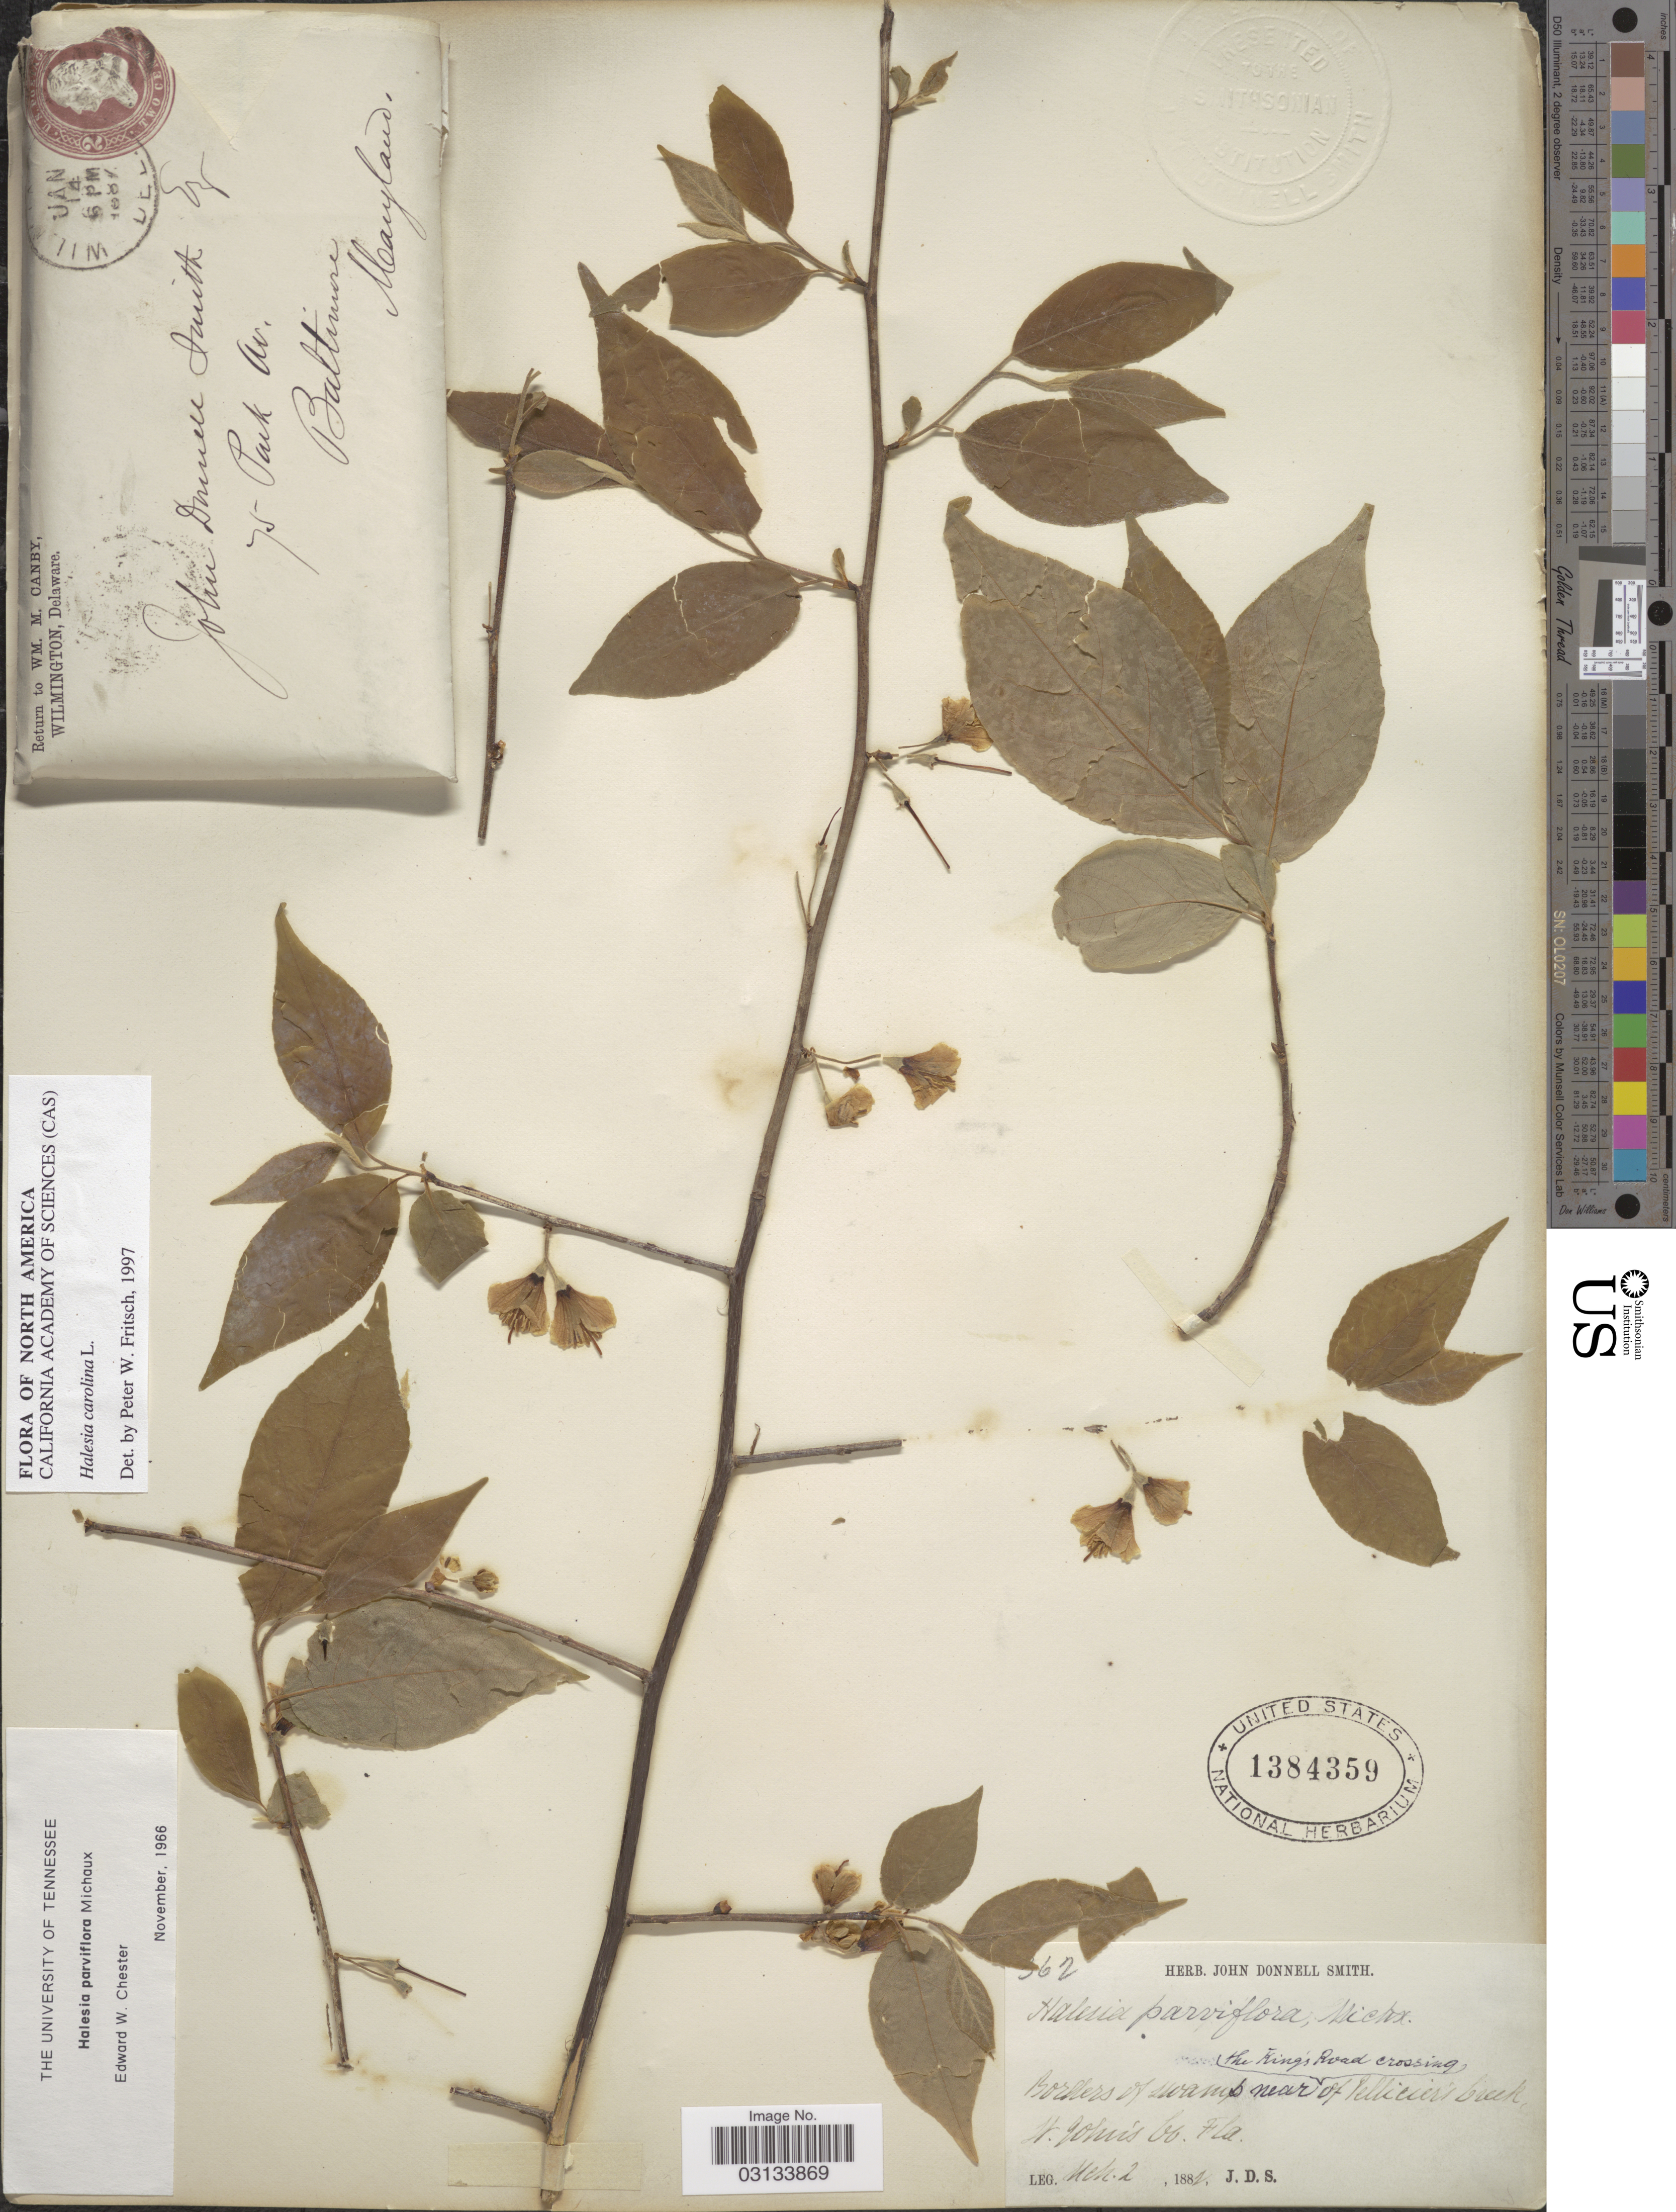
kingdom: Plantae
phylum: Tracheophyta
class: Magnoliopsida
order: Ericales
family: Styracaceae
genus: Halesia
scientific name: Halesia carolina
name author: L.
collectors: J. Donnell Smith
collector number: !62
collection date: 1882-03-02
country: United States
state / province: Florida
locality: Borders of swamp near the King's Road crossing of Pellicier's Creek, St. John's Co. Fla.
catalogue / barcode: US 1384359